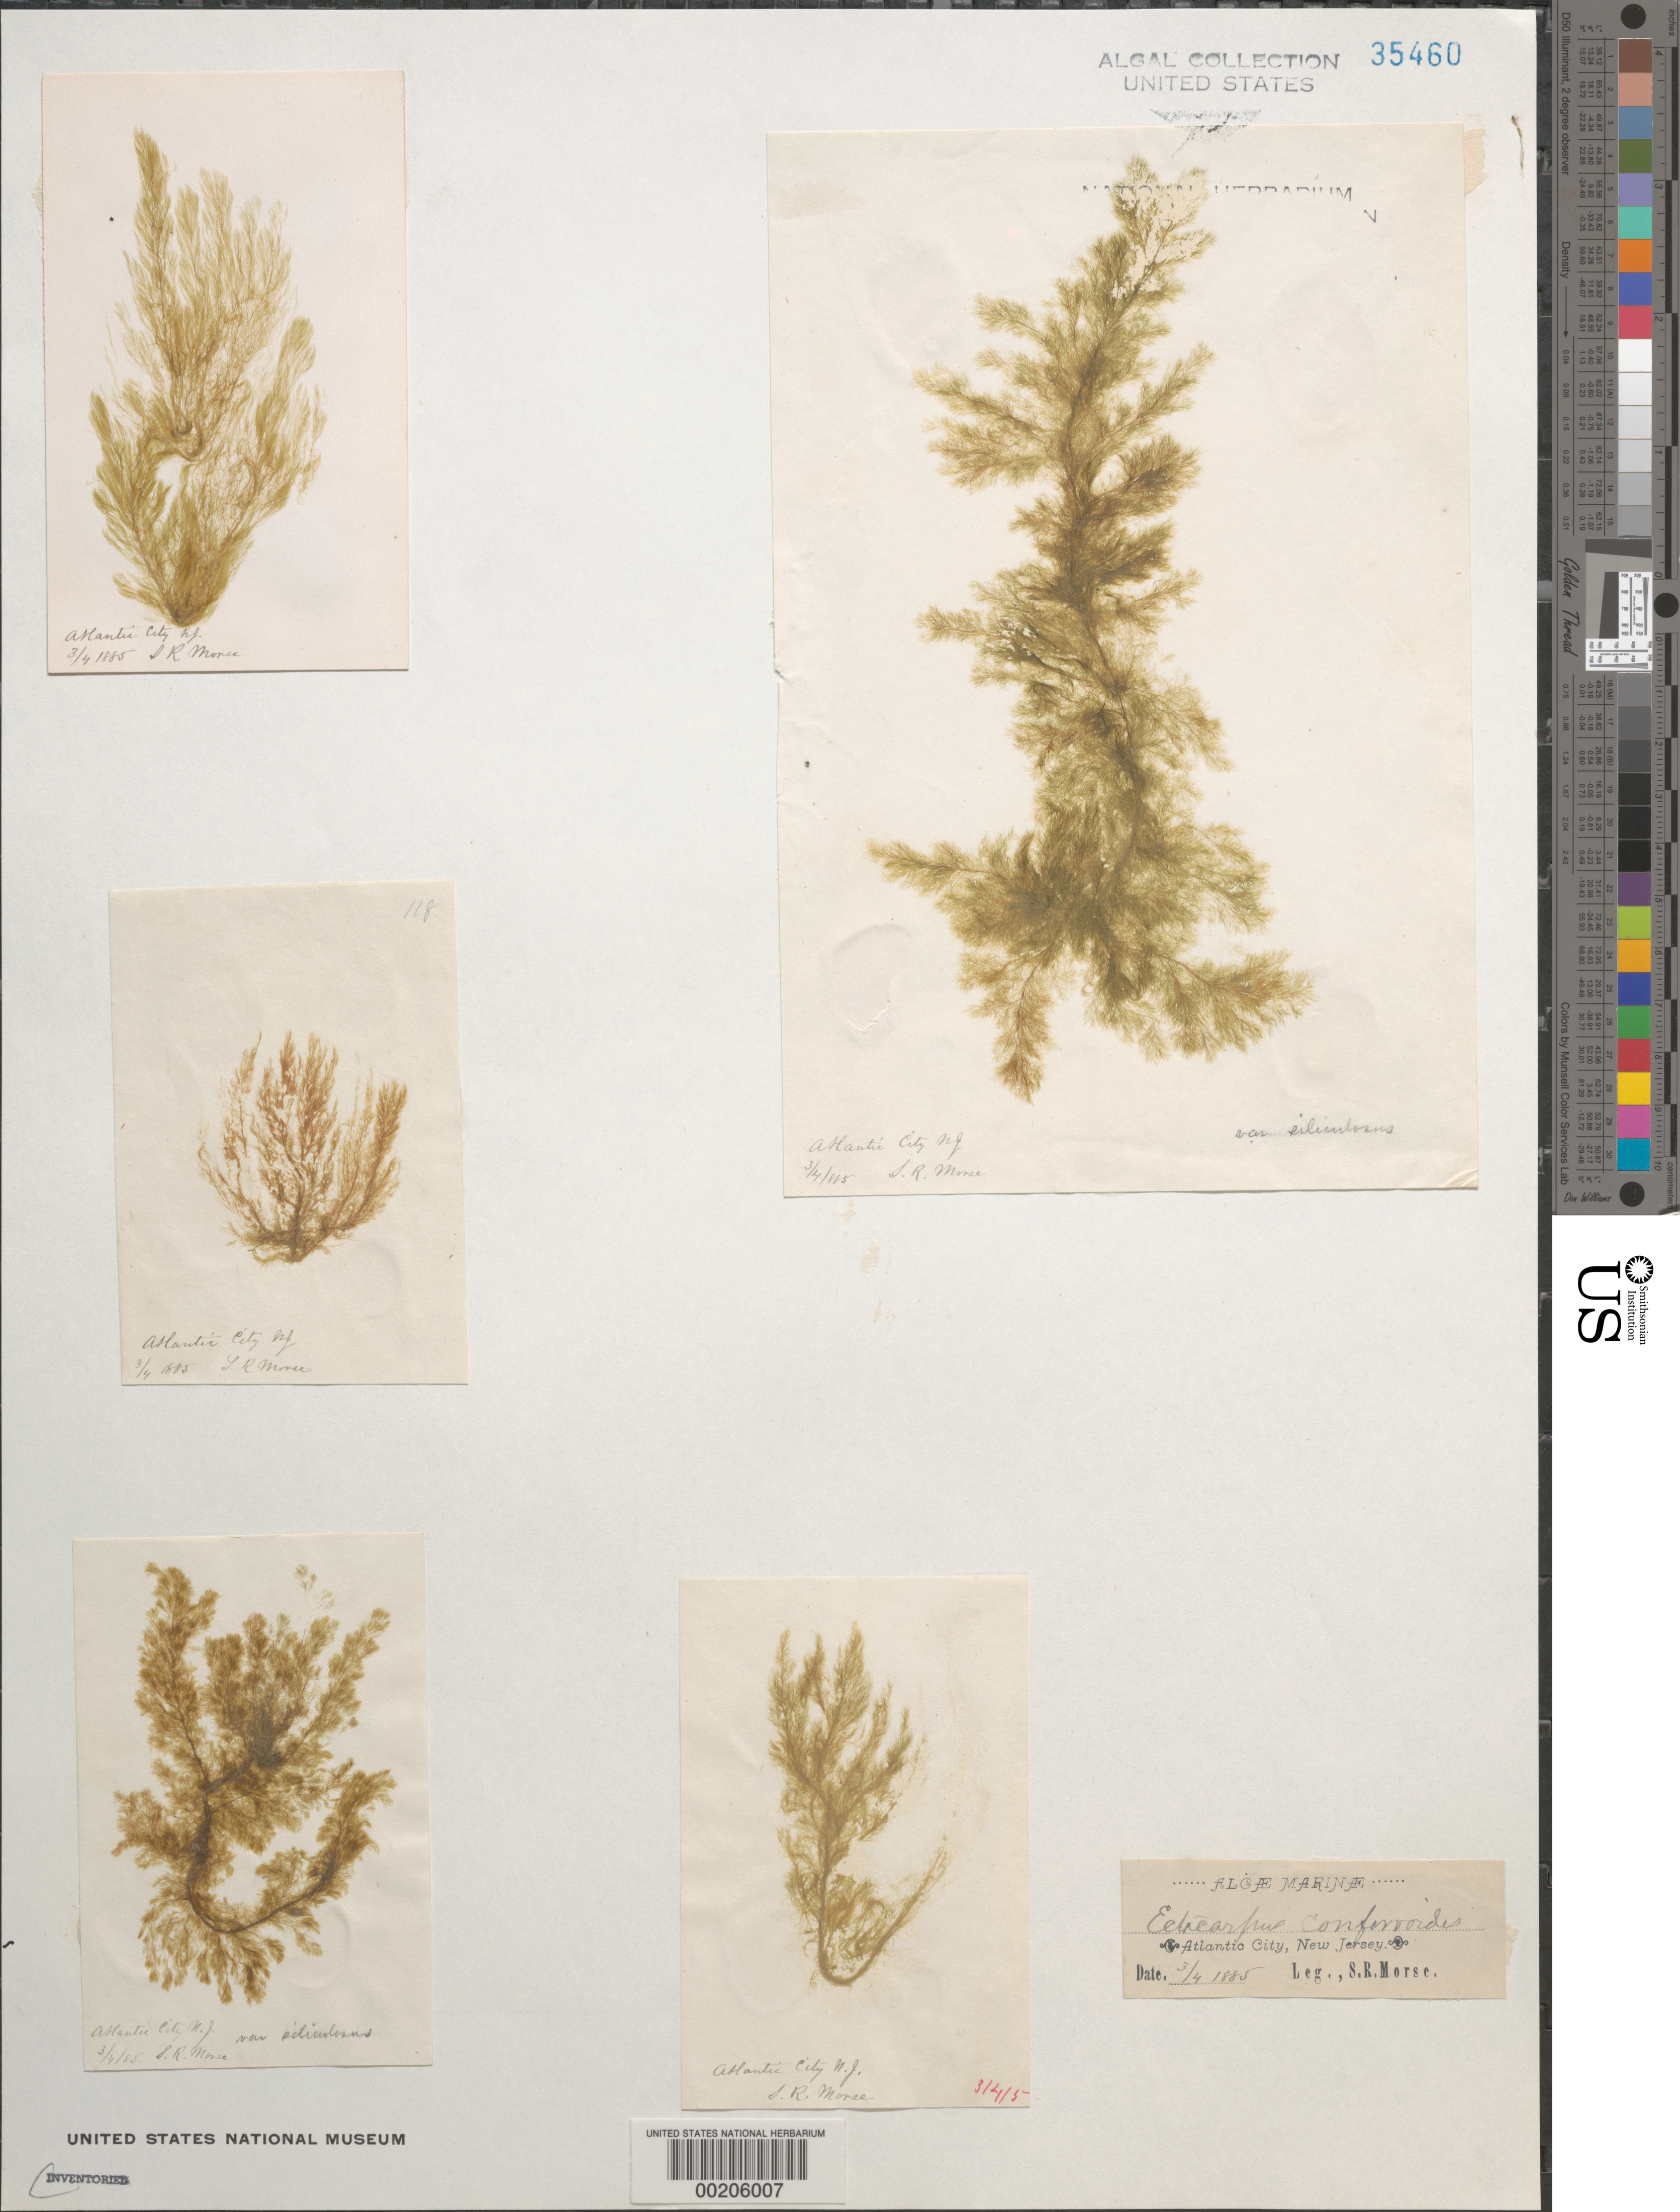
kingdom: Chromista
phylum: Ochrophyta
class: Phaeophyceae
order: Ectocarpales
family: Ectocarpaceae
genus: Ectocarpus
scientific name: Ectocarpus siliculosus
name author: (Dillwyn) Lyngbye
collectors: S. Morse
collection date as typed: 04 Mar 1885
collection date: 1885-03-04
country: United States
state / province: New Jersey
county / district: Atlantic County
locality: Atlantic City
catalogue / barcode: US 35460